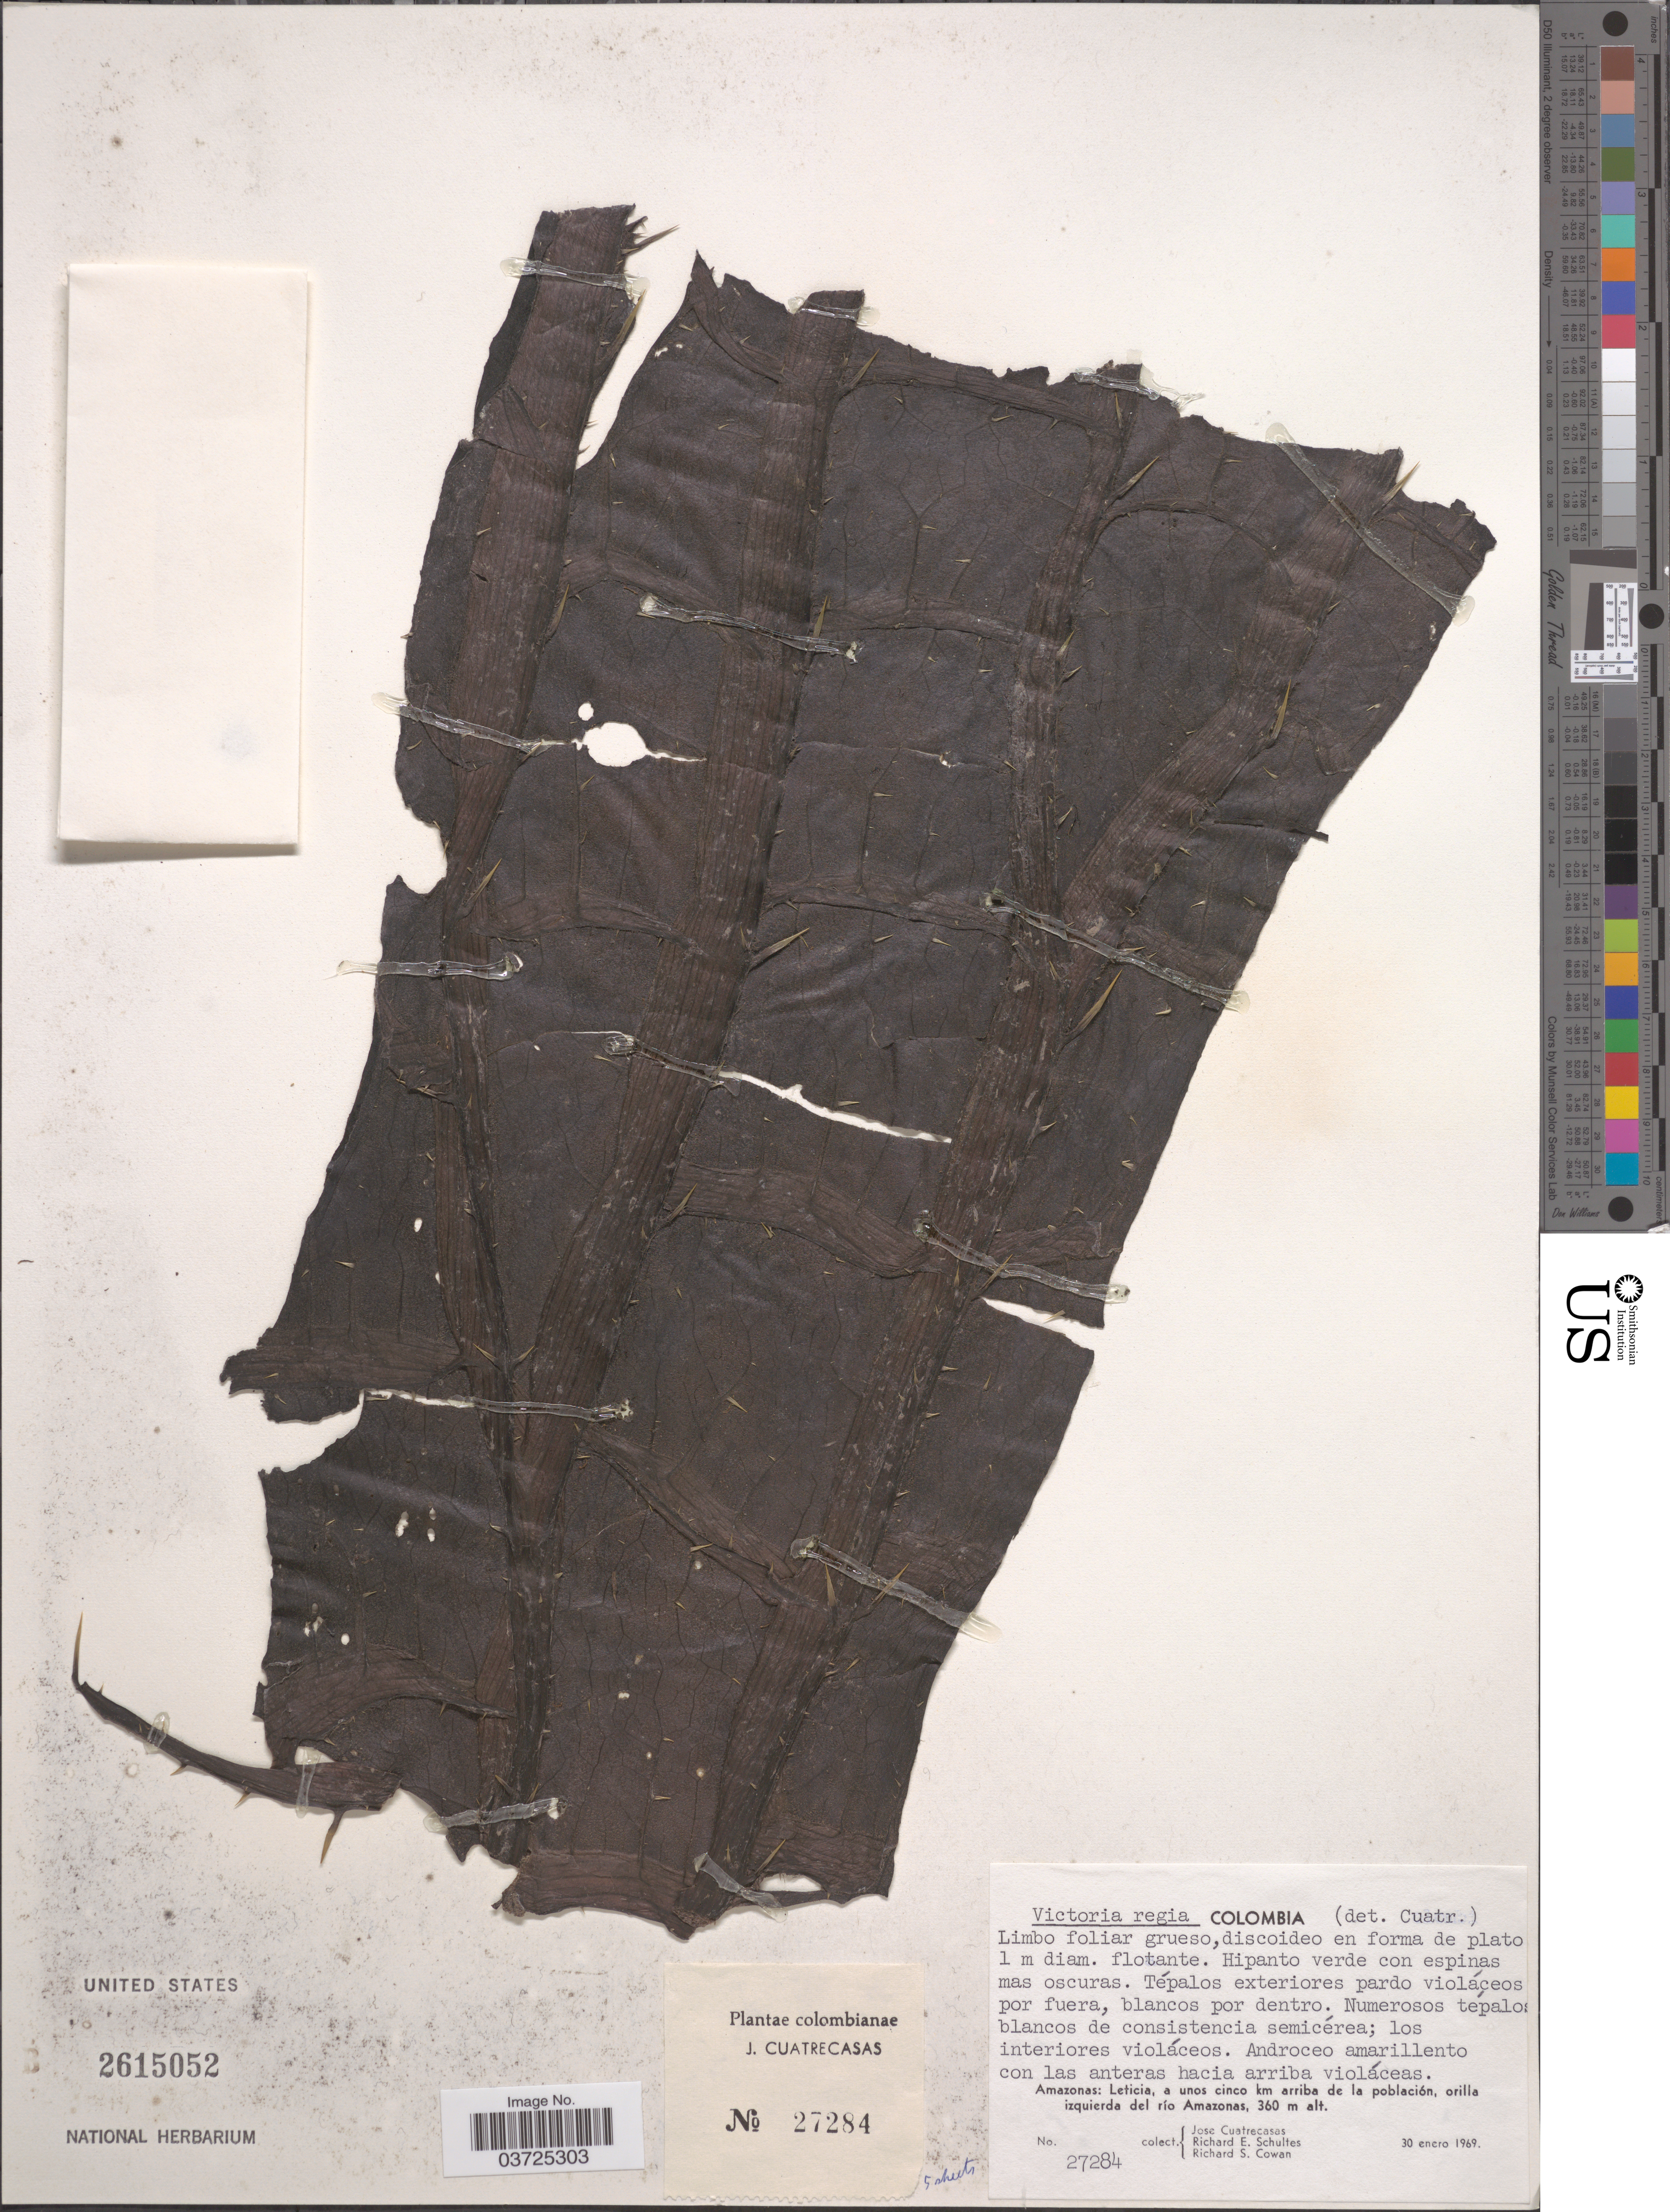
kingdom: Plantae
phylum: Tracheophyta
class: Magnoliopsida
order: Nymphaeales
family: Nymphaeaceae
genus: Victoria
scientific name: Victoria amazonica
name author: (Poepp.) Klotzsch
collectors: J. Cuatrecasas, R. E. Schultes & R. S. Cowan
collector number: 27284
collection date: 1969-01-30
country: Colombia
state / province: Amazônas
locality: Leticia, a unos cinco km arriba de la población, orilla izquierda del río Amazonas.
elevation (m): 360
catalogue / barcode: US 2615052